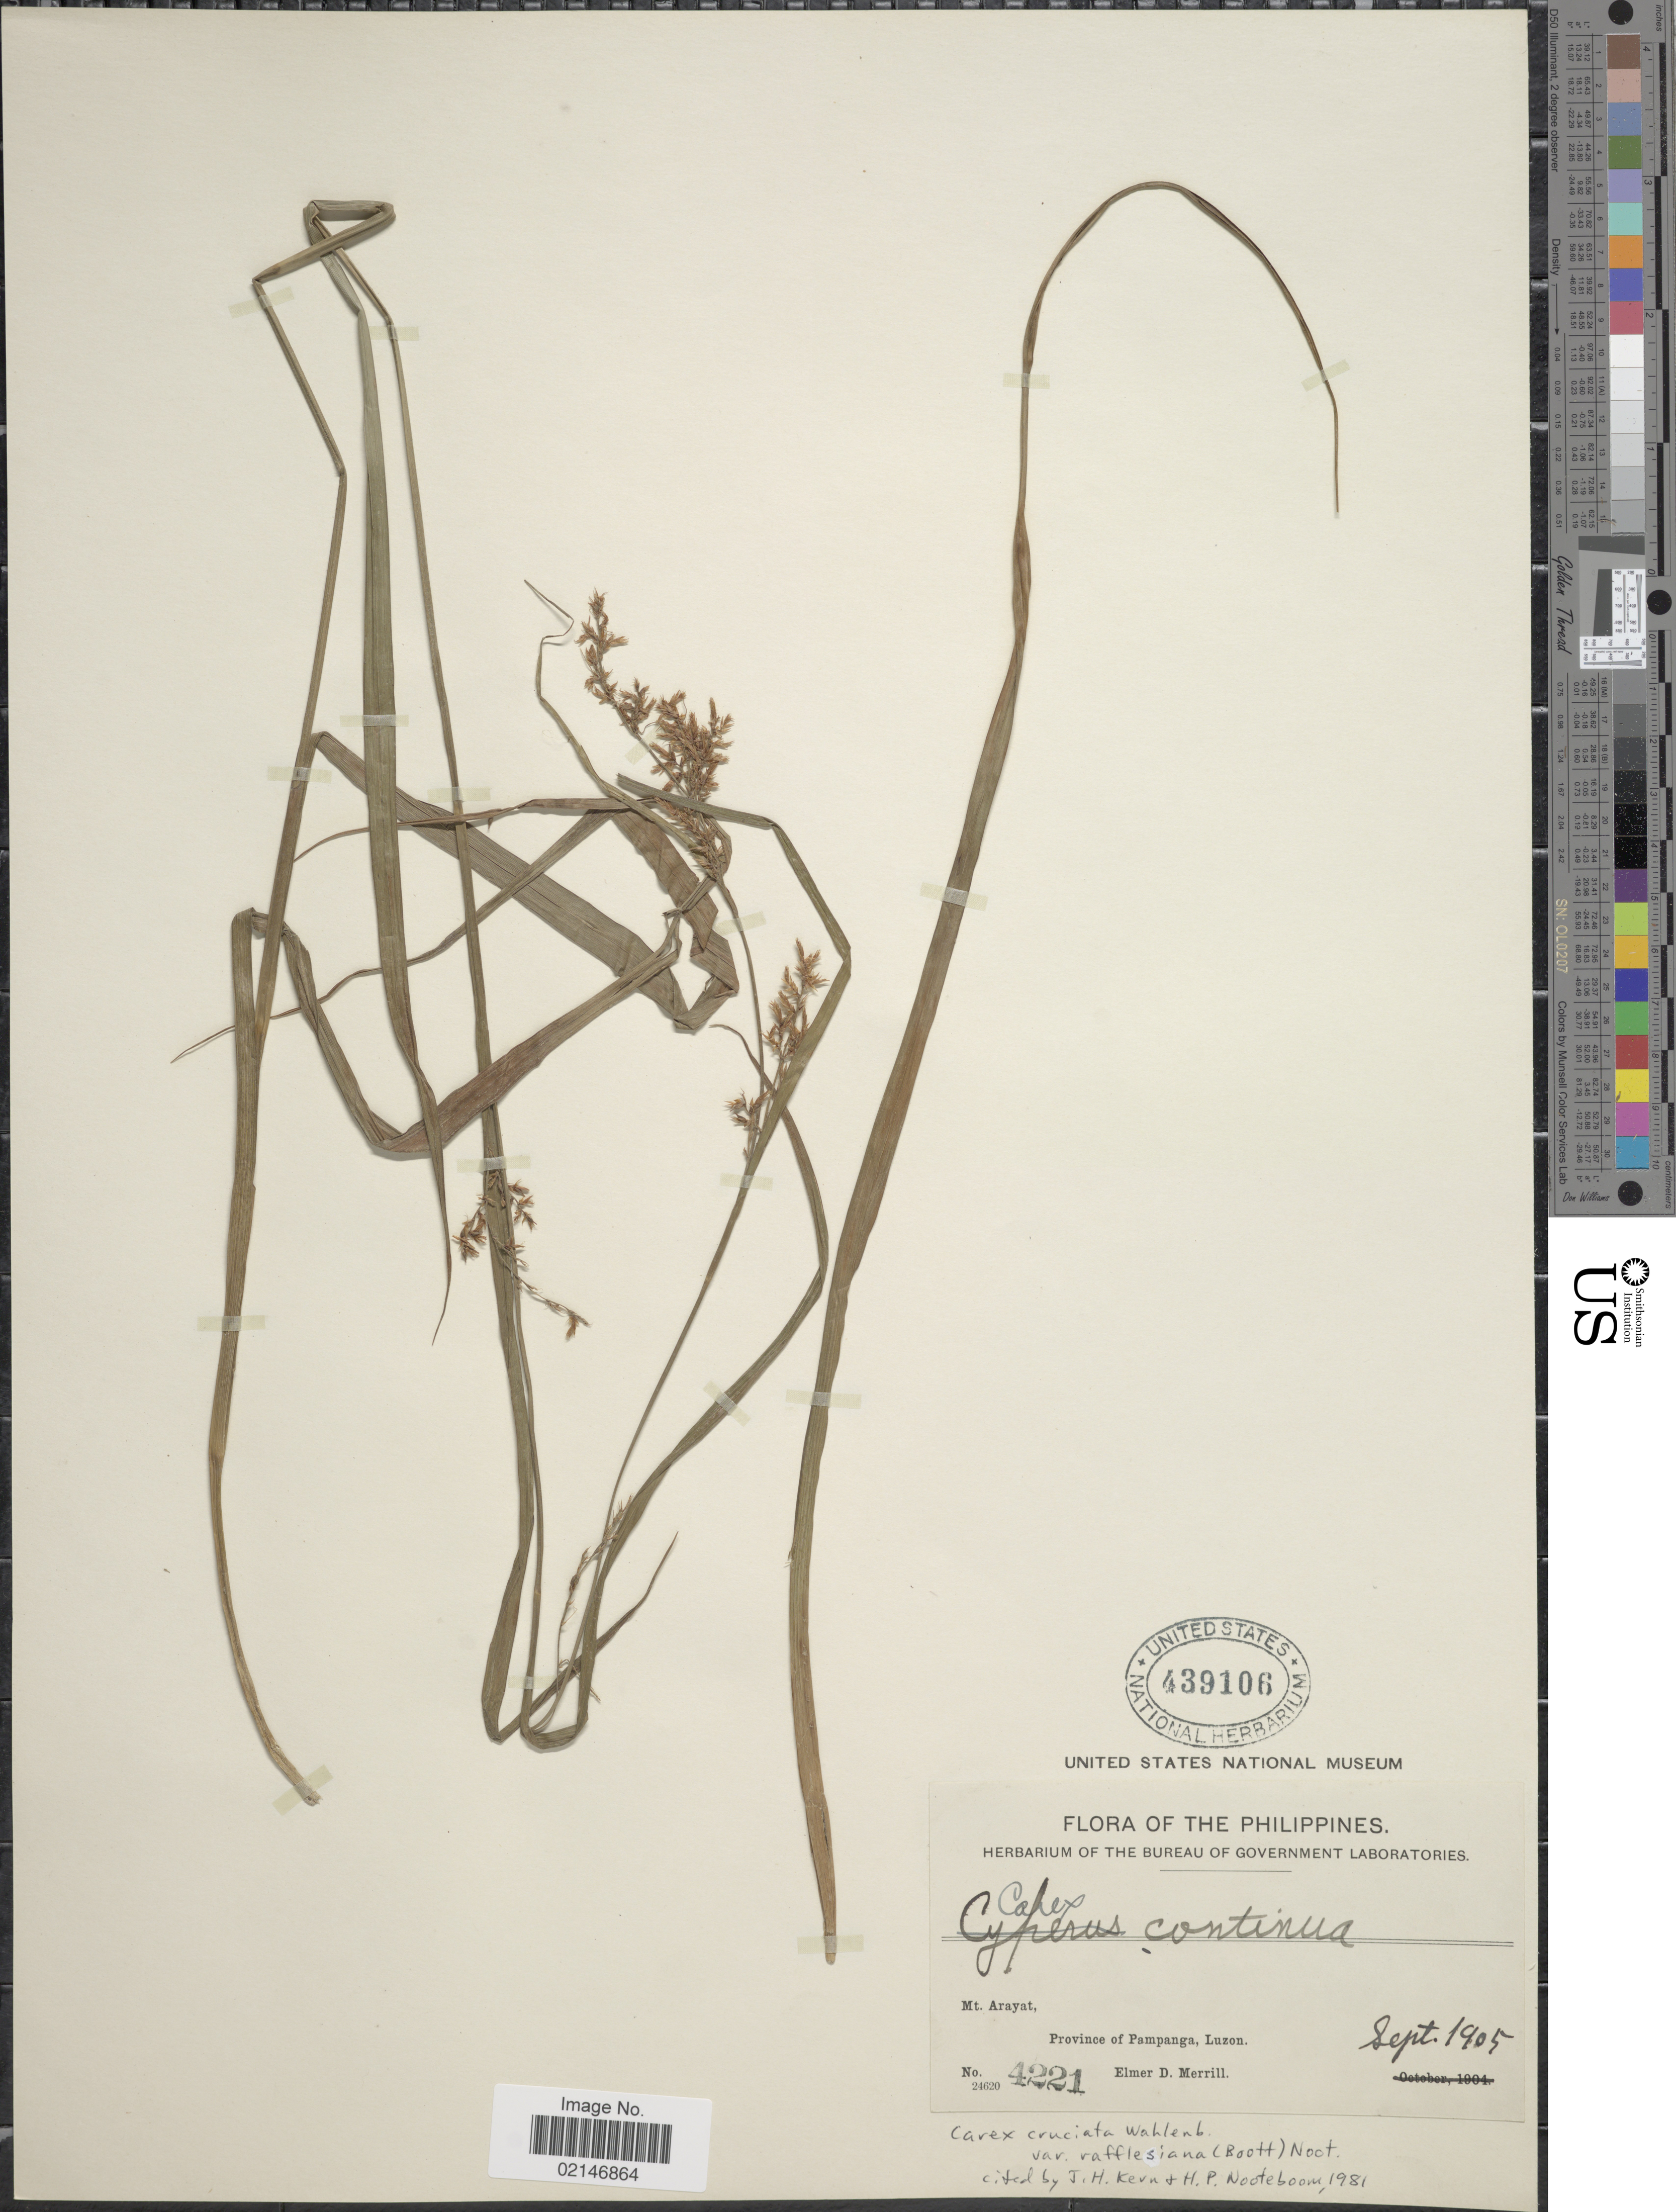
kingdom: Plantae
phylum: Tracheophyta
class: Liliopsida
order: Poales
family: Cyperaceae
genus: Carex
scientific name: Carex rafflesiana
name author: Boott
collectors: E. D. Merrill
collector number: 4221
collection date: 1905-09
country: Philippines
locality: Mt. Arayat, Province of Pampanga, Luzon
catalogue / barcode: US 439106